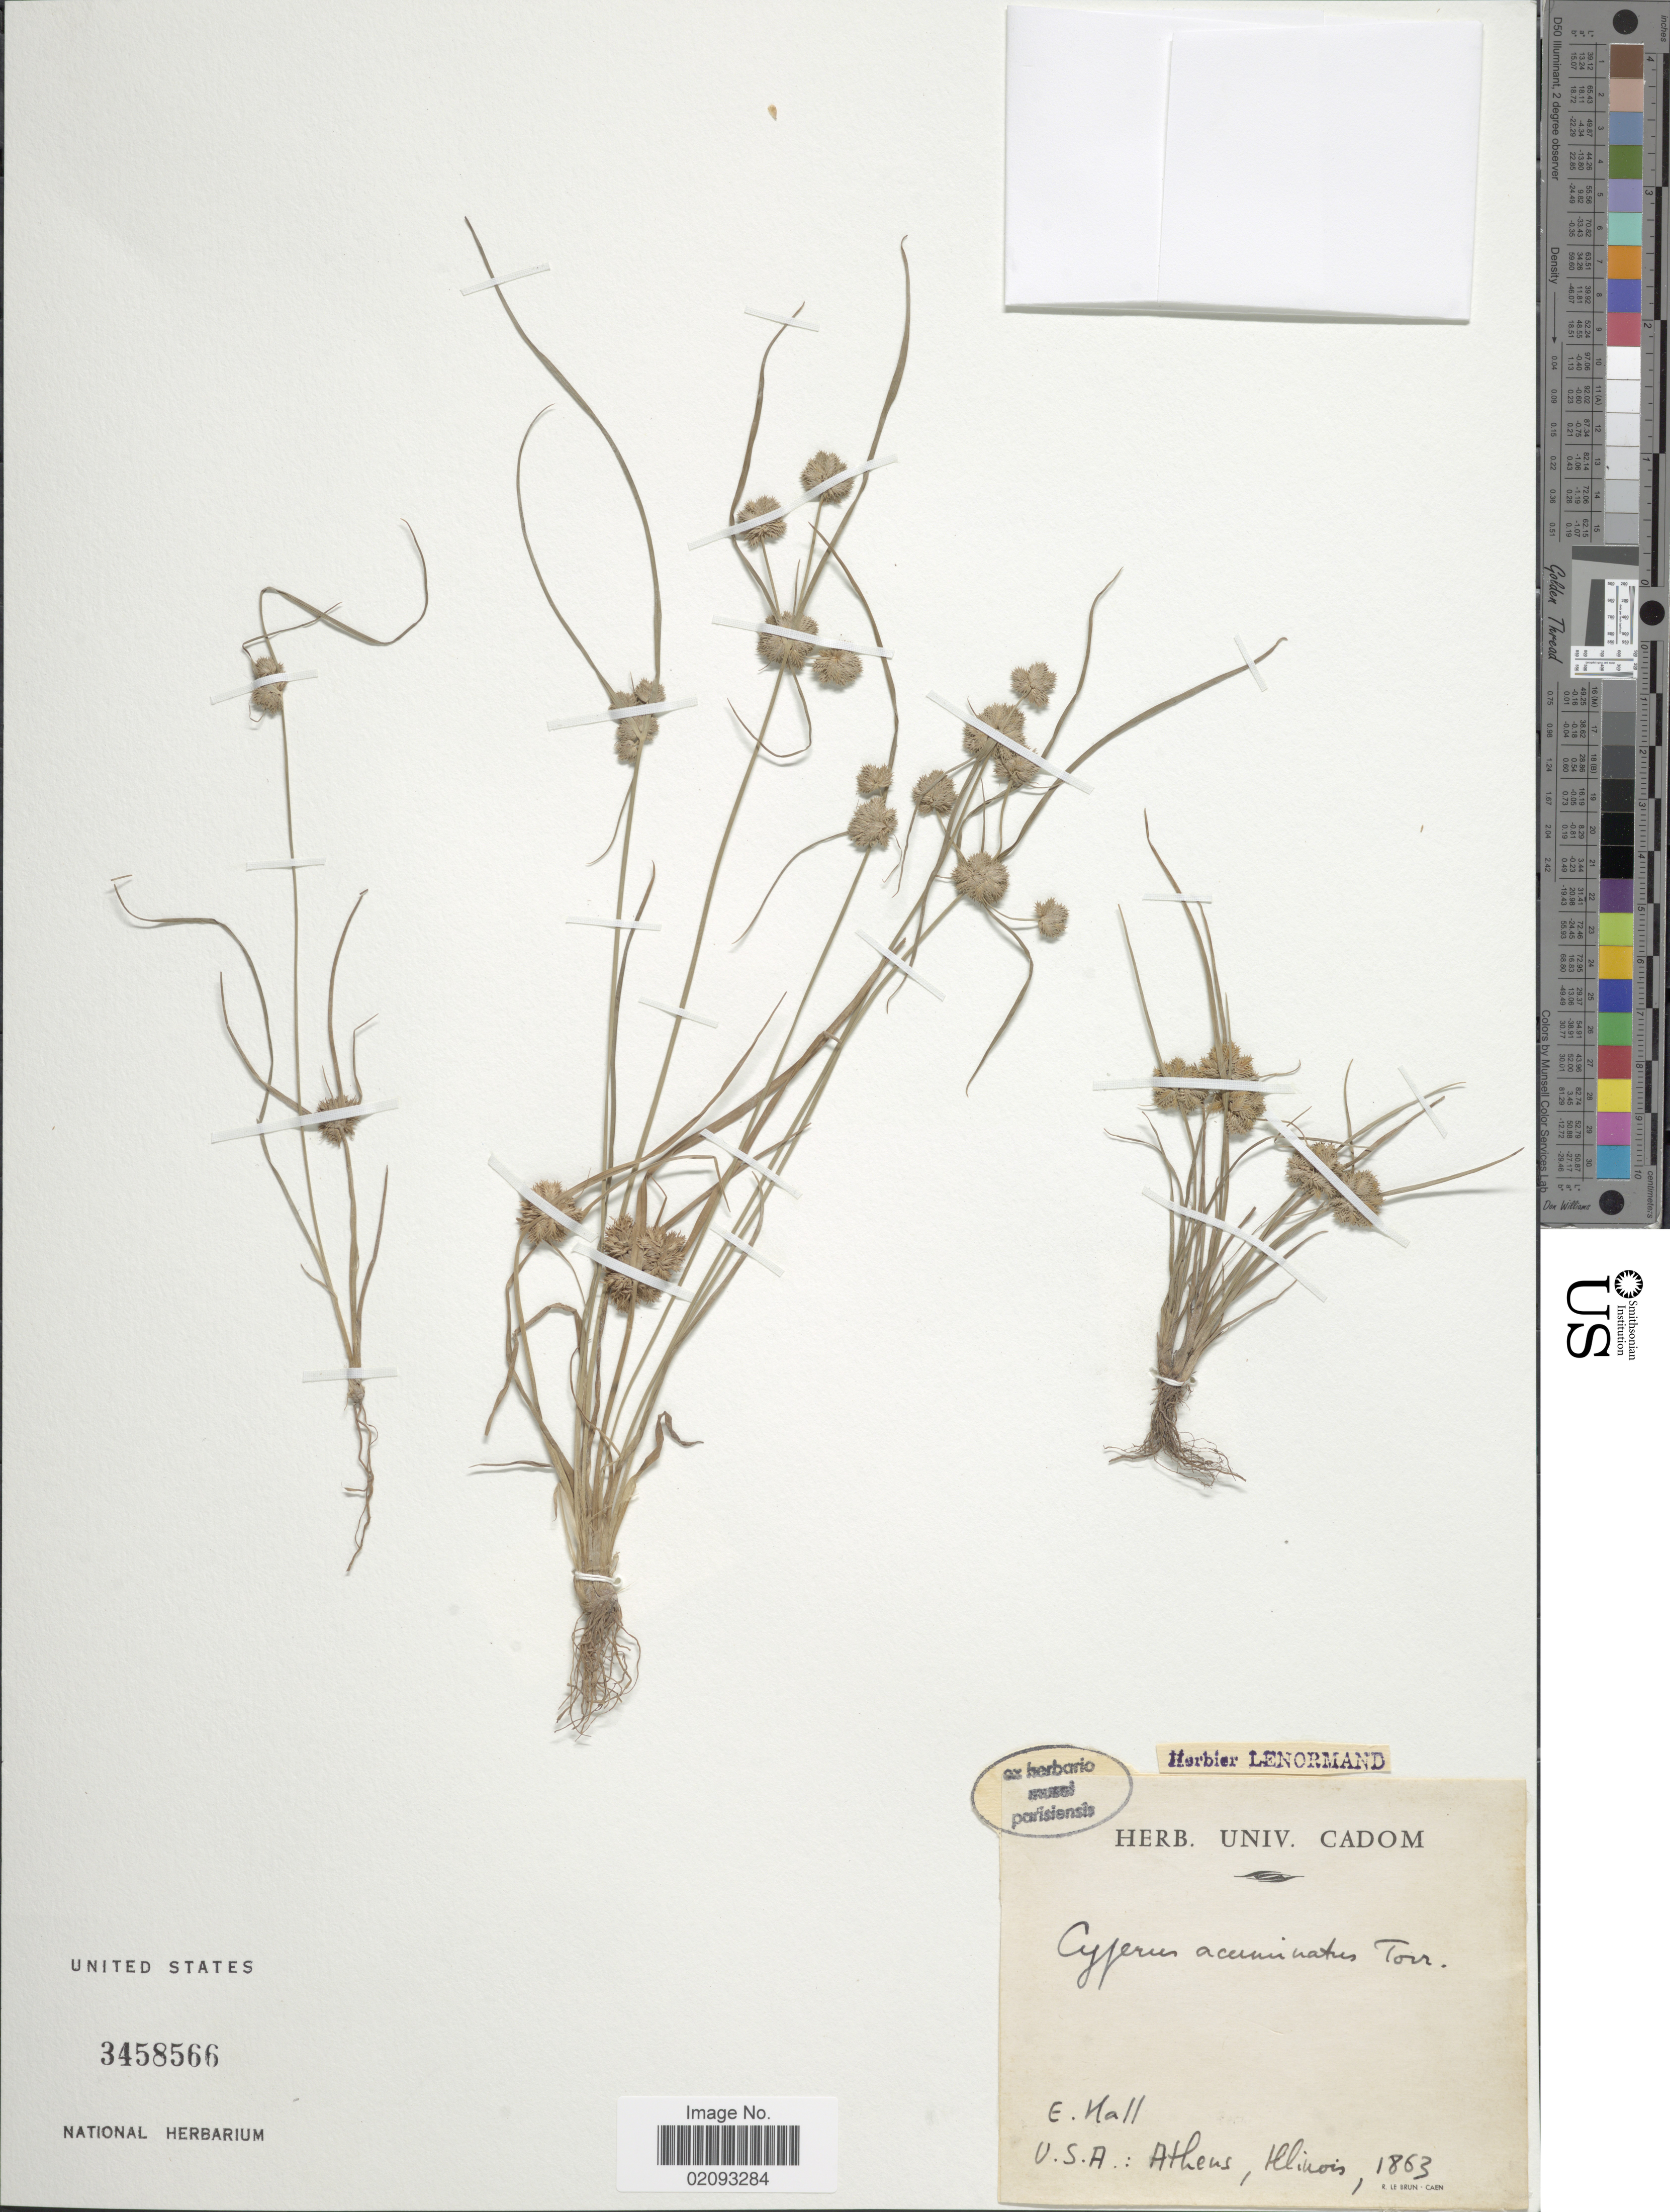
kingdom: Plantae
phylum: Tracheophyta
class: Liliopsida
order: Poales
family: Cyperaceae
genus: Cyperus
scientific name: Cyperus acuminatus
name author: Torr. & Hook.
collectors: E. Hall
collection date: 1863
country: United States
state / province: Illinois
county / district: Menard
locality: Athens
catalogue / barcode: US 3458566